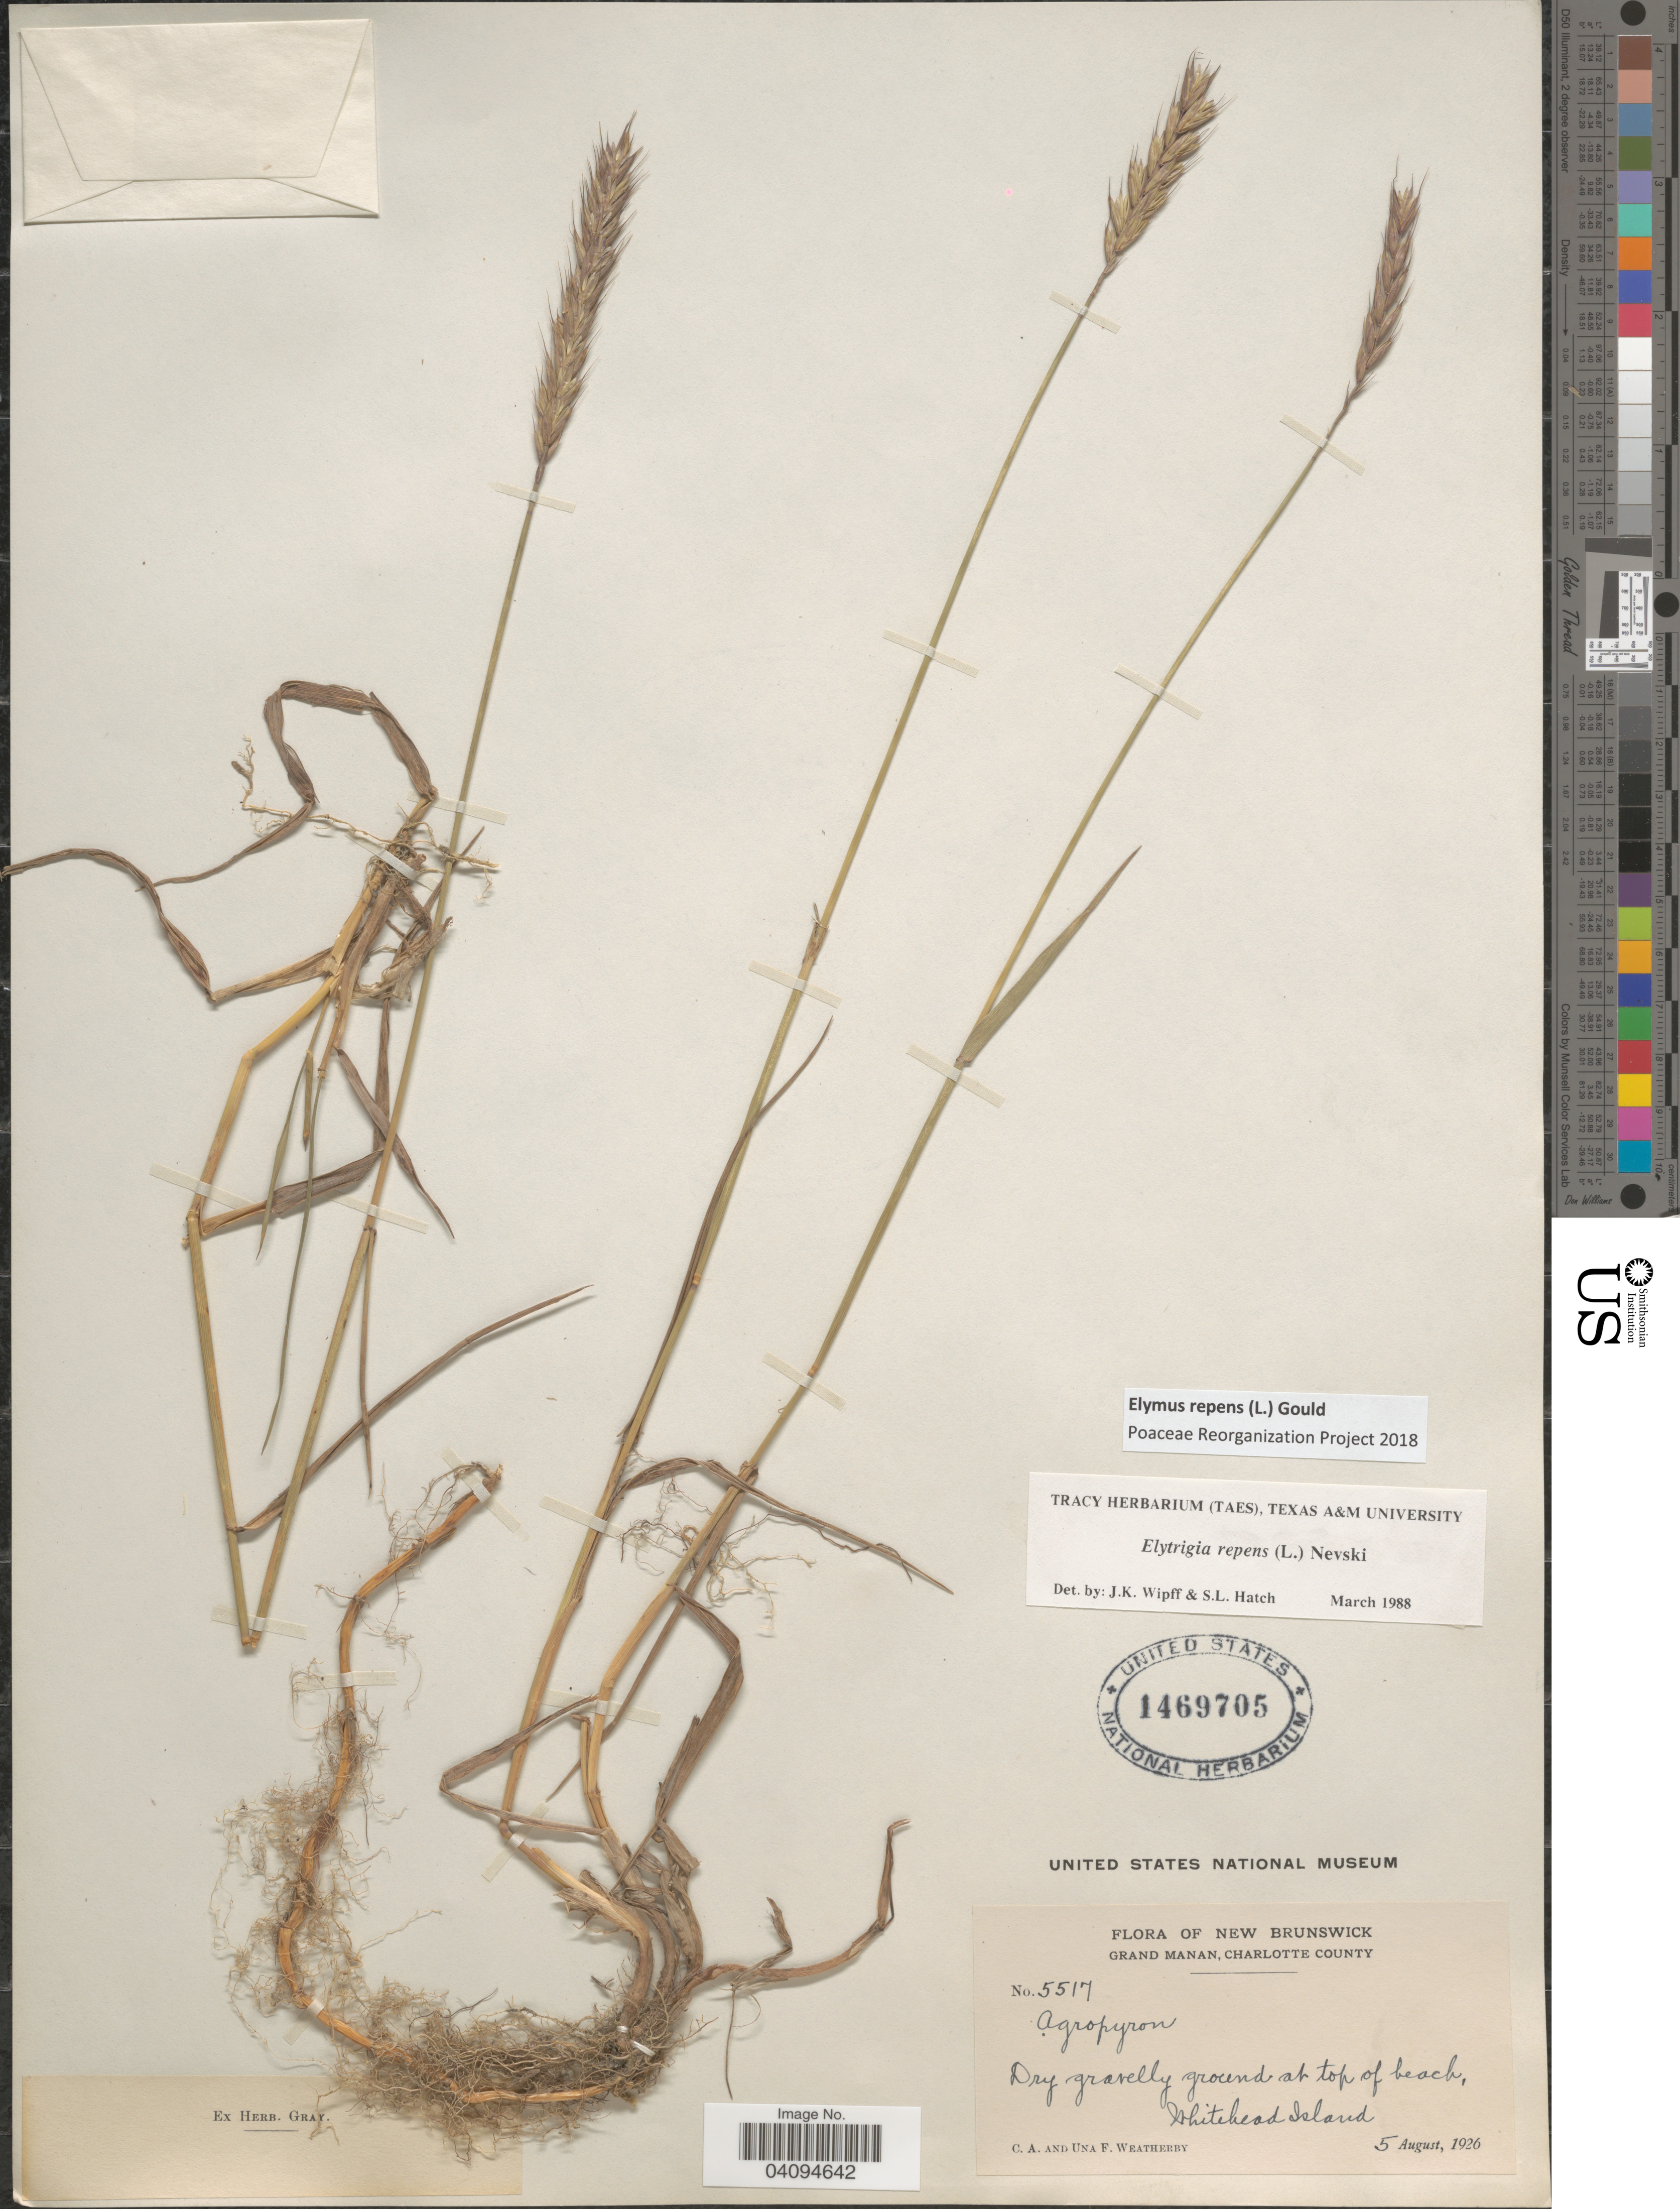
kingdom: Plantae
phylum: Tracheophyta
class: Liliopsida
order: Poales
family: Poaceae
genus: Elymus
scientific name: Elymus repens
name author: (L.) Gould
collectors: C. A. Weatherby & U. Weatherby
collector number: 5517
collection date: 1926-08-05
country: Canada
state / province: New Brunswick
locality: Grand Manan, Charlotte County. Dry gravelly ground at top of beach, Whitehead Island.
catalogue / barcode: US 1469705